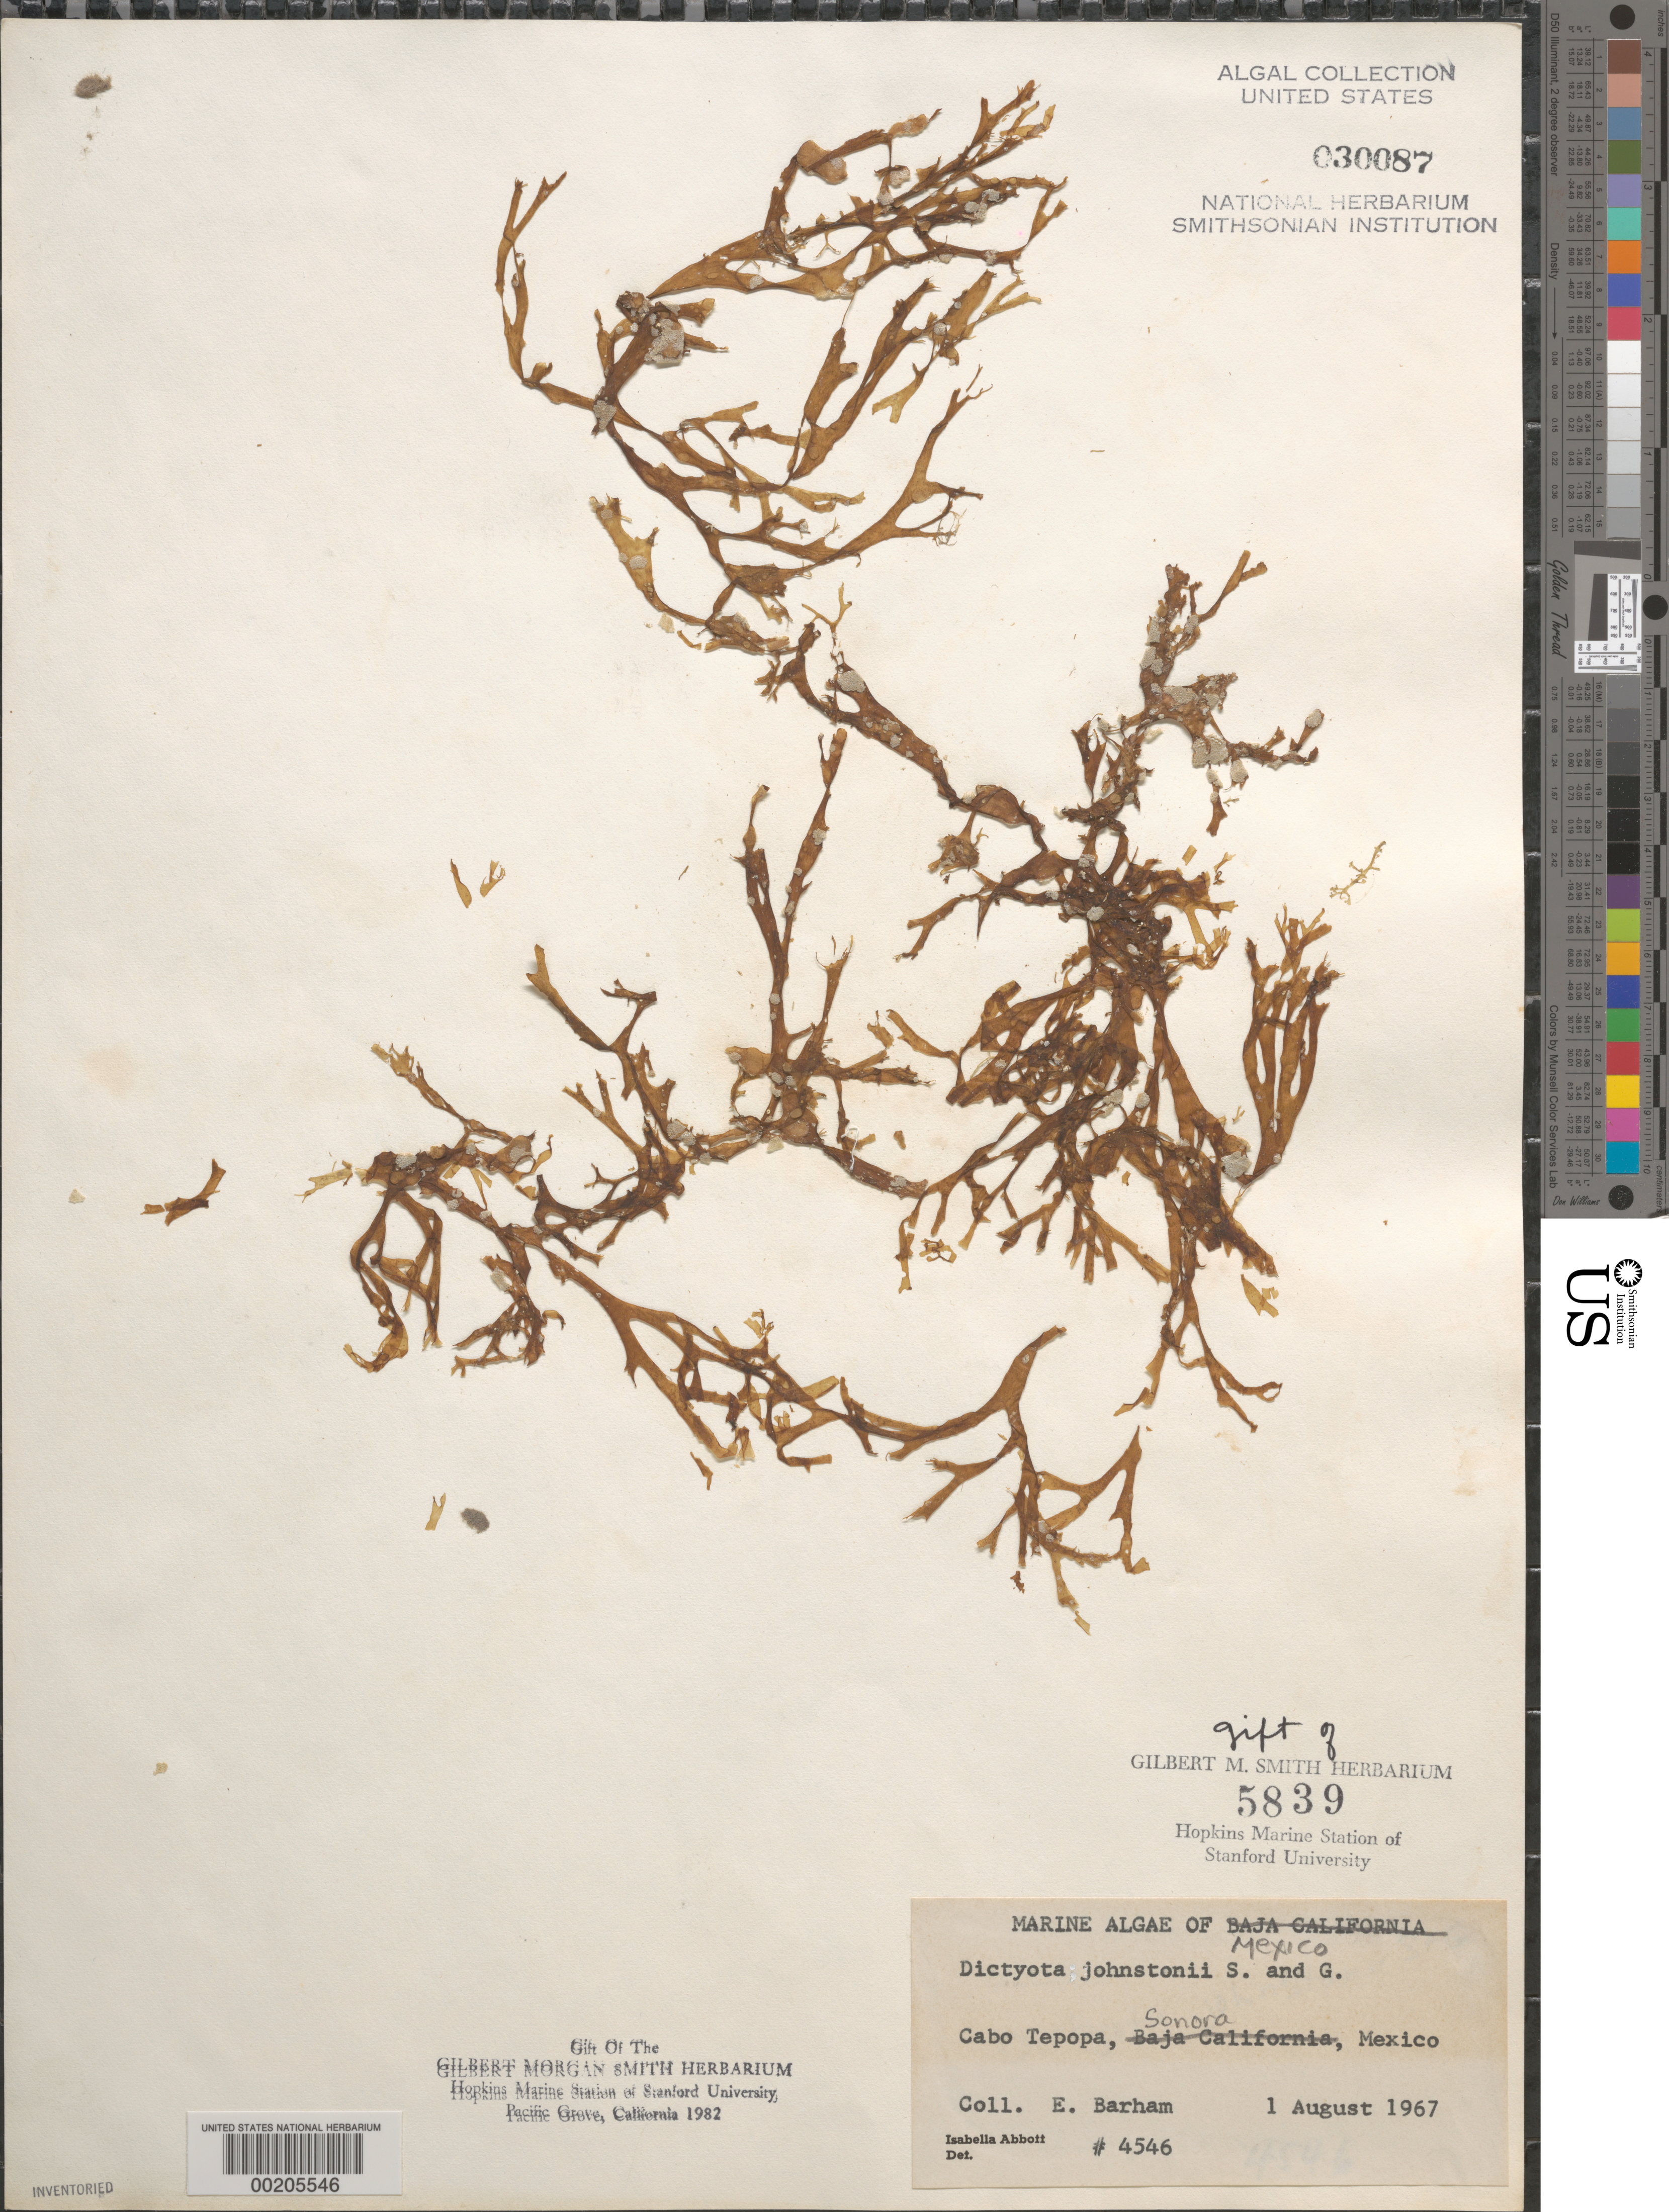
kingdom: Chromista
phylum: Ochrophyta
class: Phaeophyceae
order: Dictyotales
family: Dictyotaceae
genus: Dictyota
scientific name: Dictyota johnstonii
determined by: Abbott, Isabella A.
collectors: E. Barham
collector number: IAA 4546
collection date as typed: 01 Aug 1967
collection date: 1967-08-01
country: Mexico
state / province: Sonora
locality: Cabo Tepopa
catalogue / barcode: US 30087